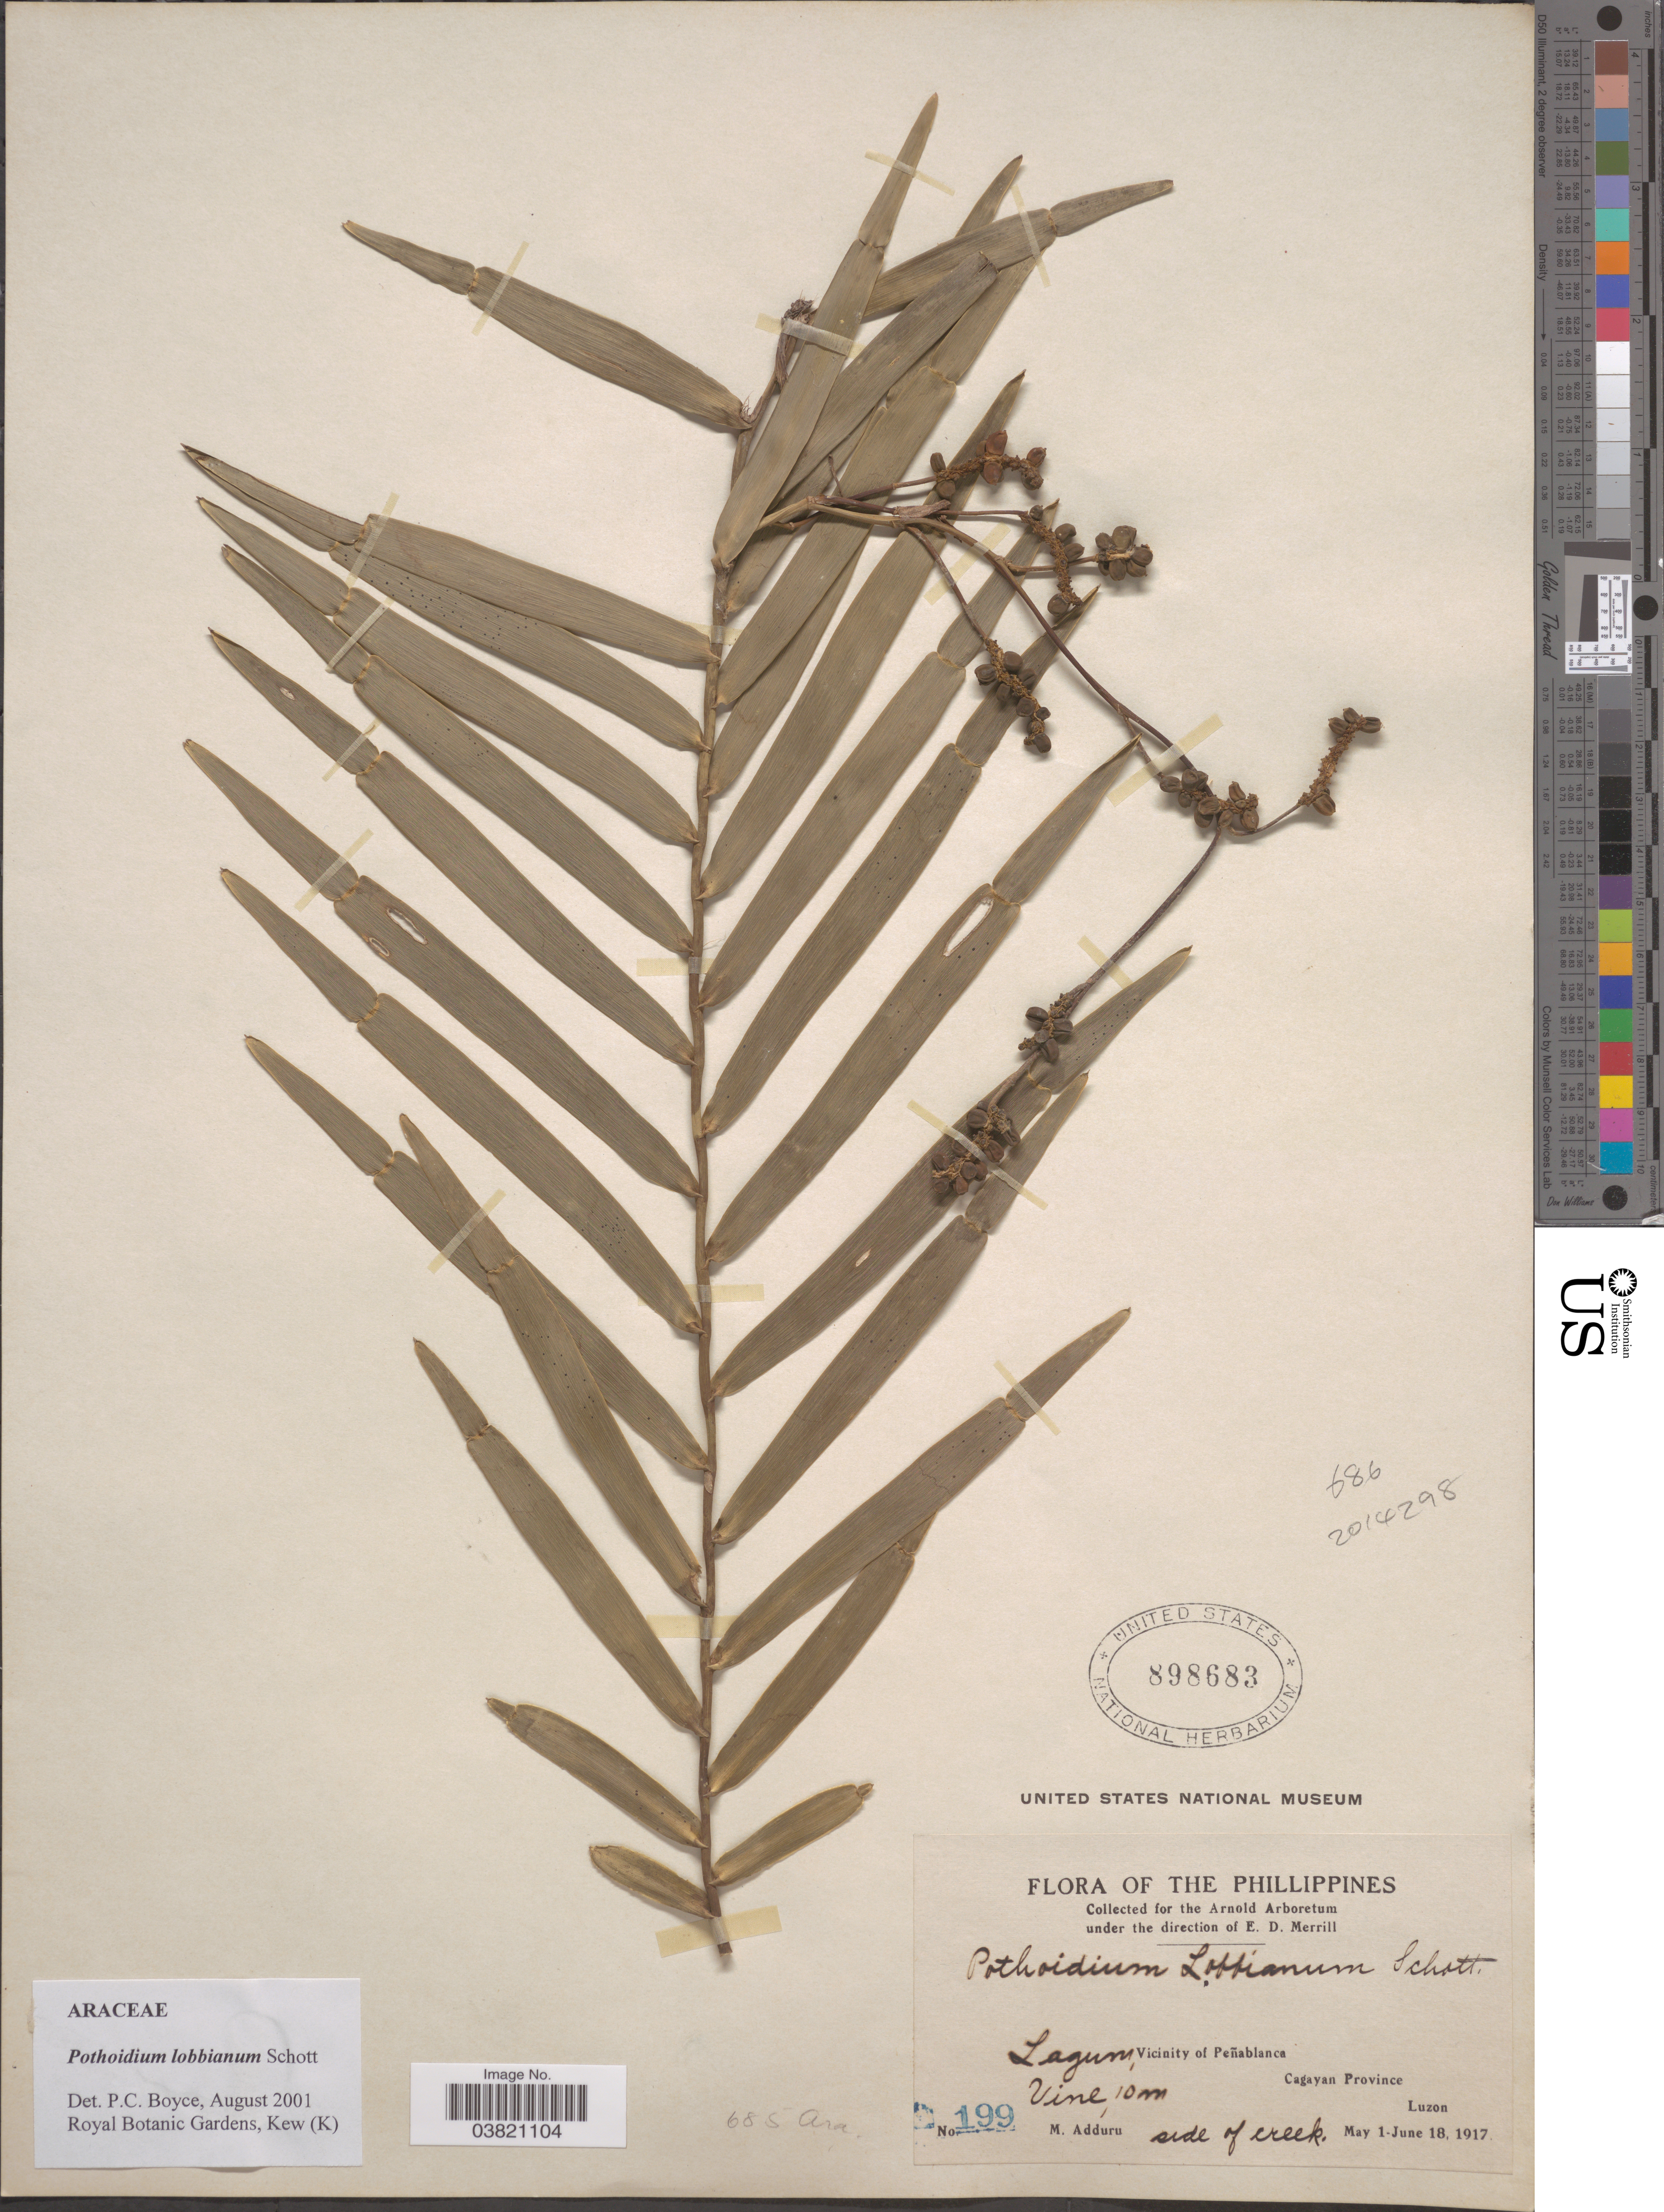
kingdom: Plantae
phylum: Tracheophyta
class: Liliopsida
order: Alismatales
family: Araceae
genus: Pothoidium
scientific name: Pothoidium lobbianum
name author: Schott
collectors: M. Adduru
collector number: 199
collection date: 1917-05-01/1917-06-18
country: Philippines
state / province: Cagayan Valley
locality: Lagum, Vicinity of Peñablanca. Cagayan Province. Luzon.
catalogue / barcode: US 898683